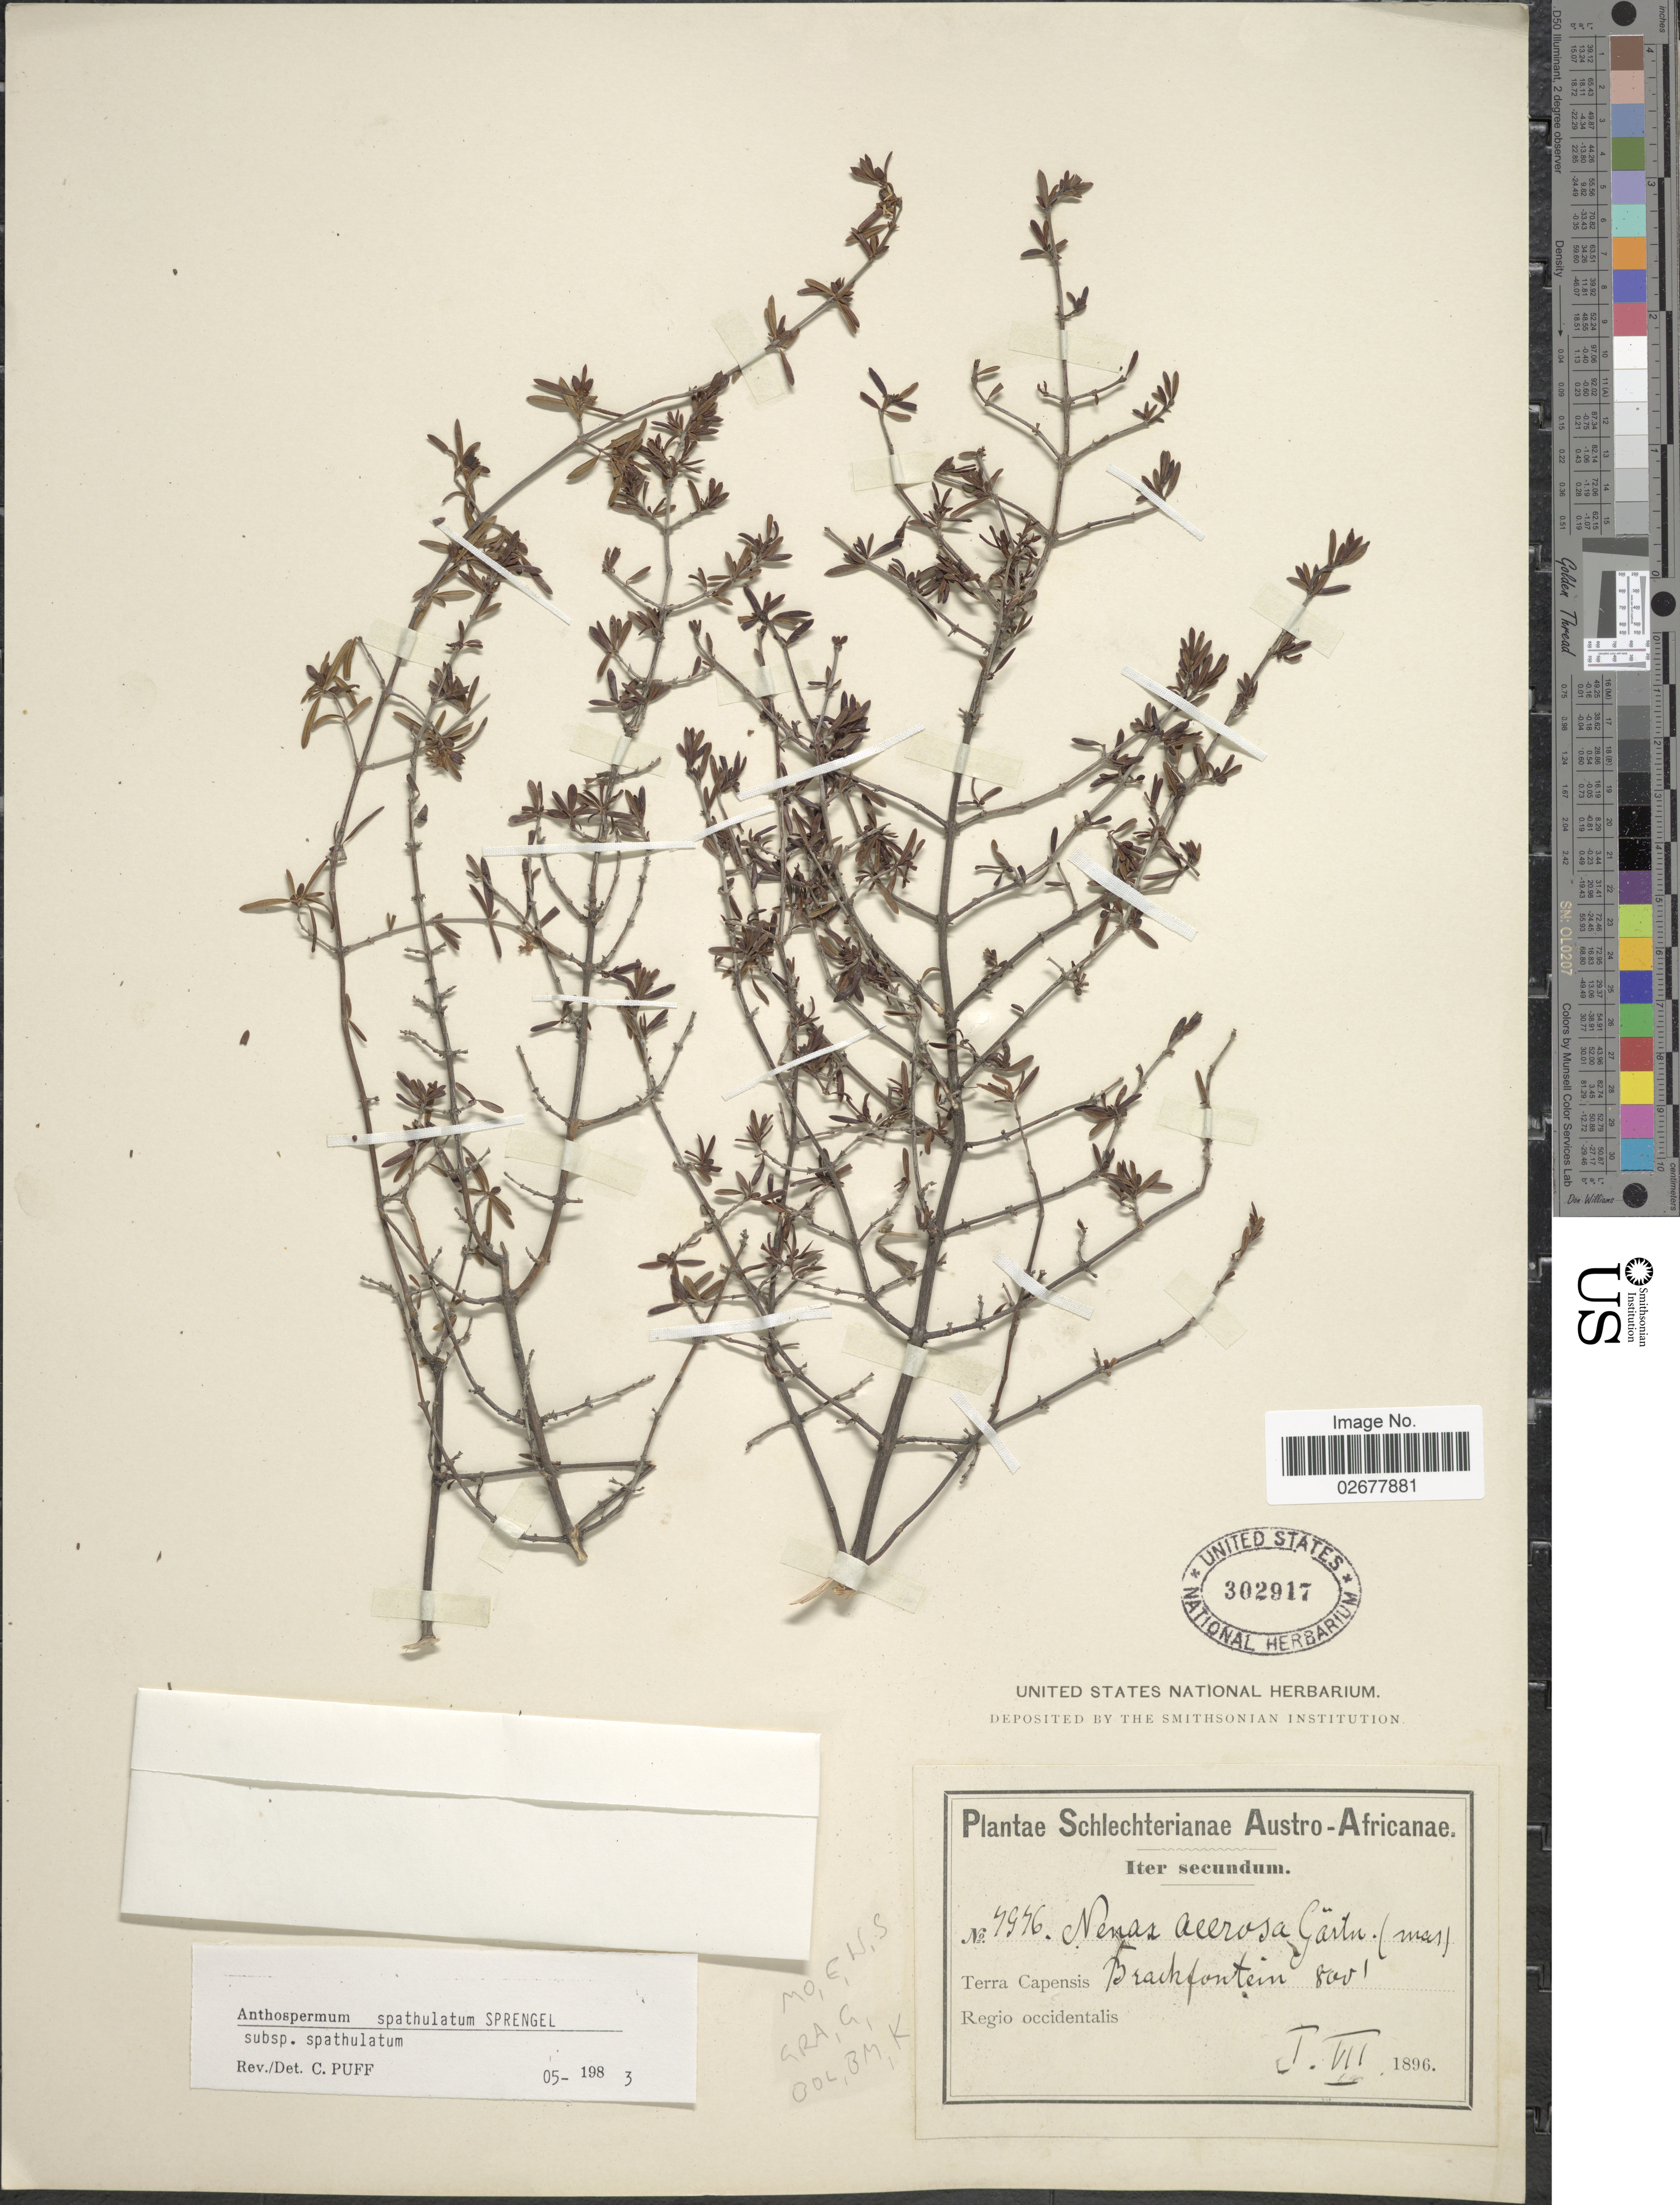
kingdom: Plantae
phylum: Tracheophyta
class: Magnoliopsida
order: Gentianales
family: Rubiaceae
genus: Anthospermum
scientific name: Anthospermum spathulatum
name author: Spreng.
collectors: Schlechter, --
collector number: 7976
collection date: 1896-01/1896-07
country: South Africa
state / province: KwaZulu-Natal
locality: Austro-Africanae, Tera Capensis, Regio occidentalis, Brackfontein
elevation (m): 244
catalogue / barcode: US 302917